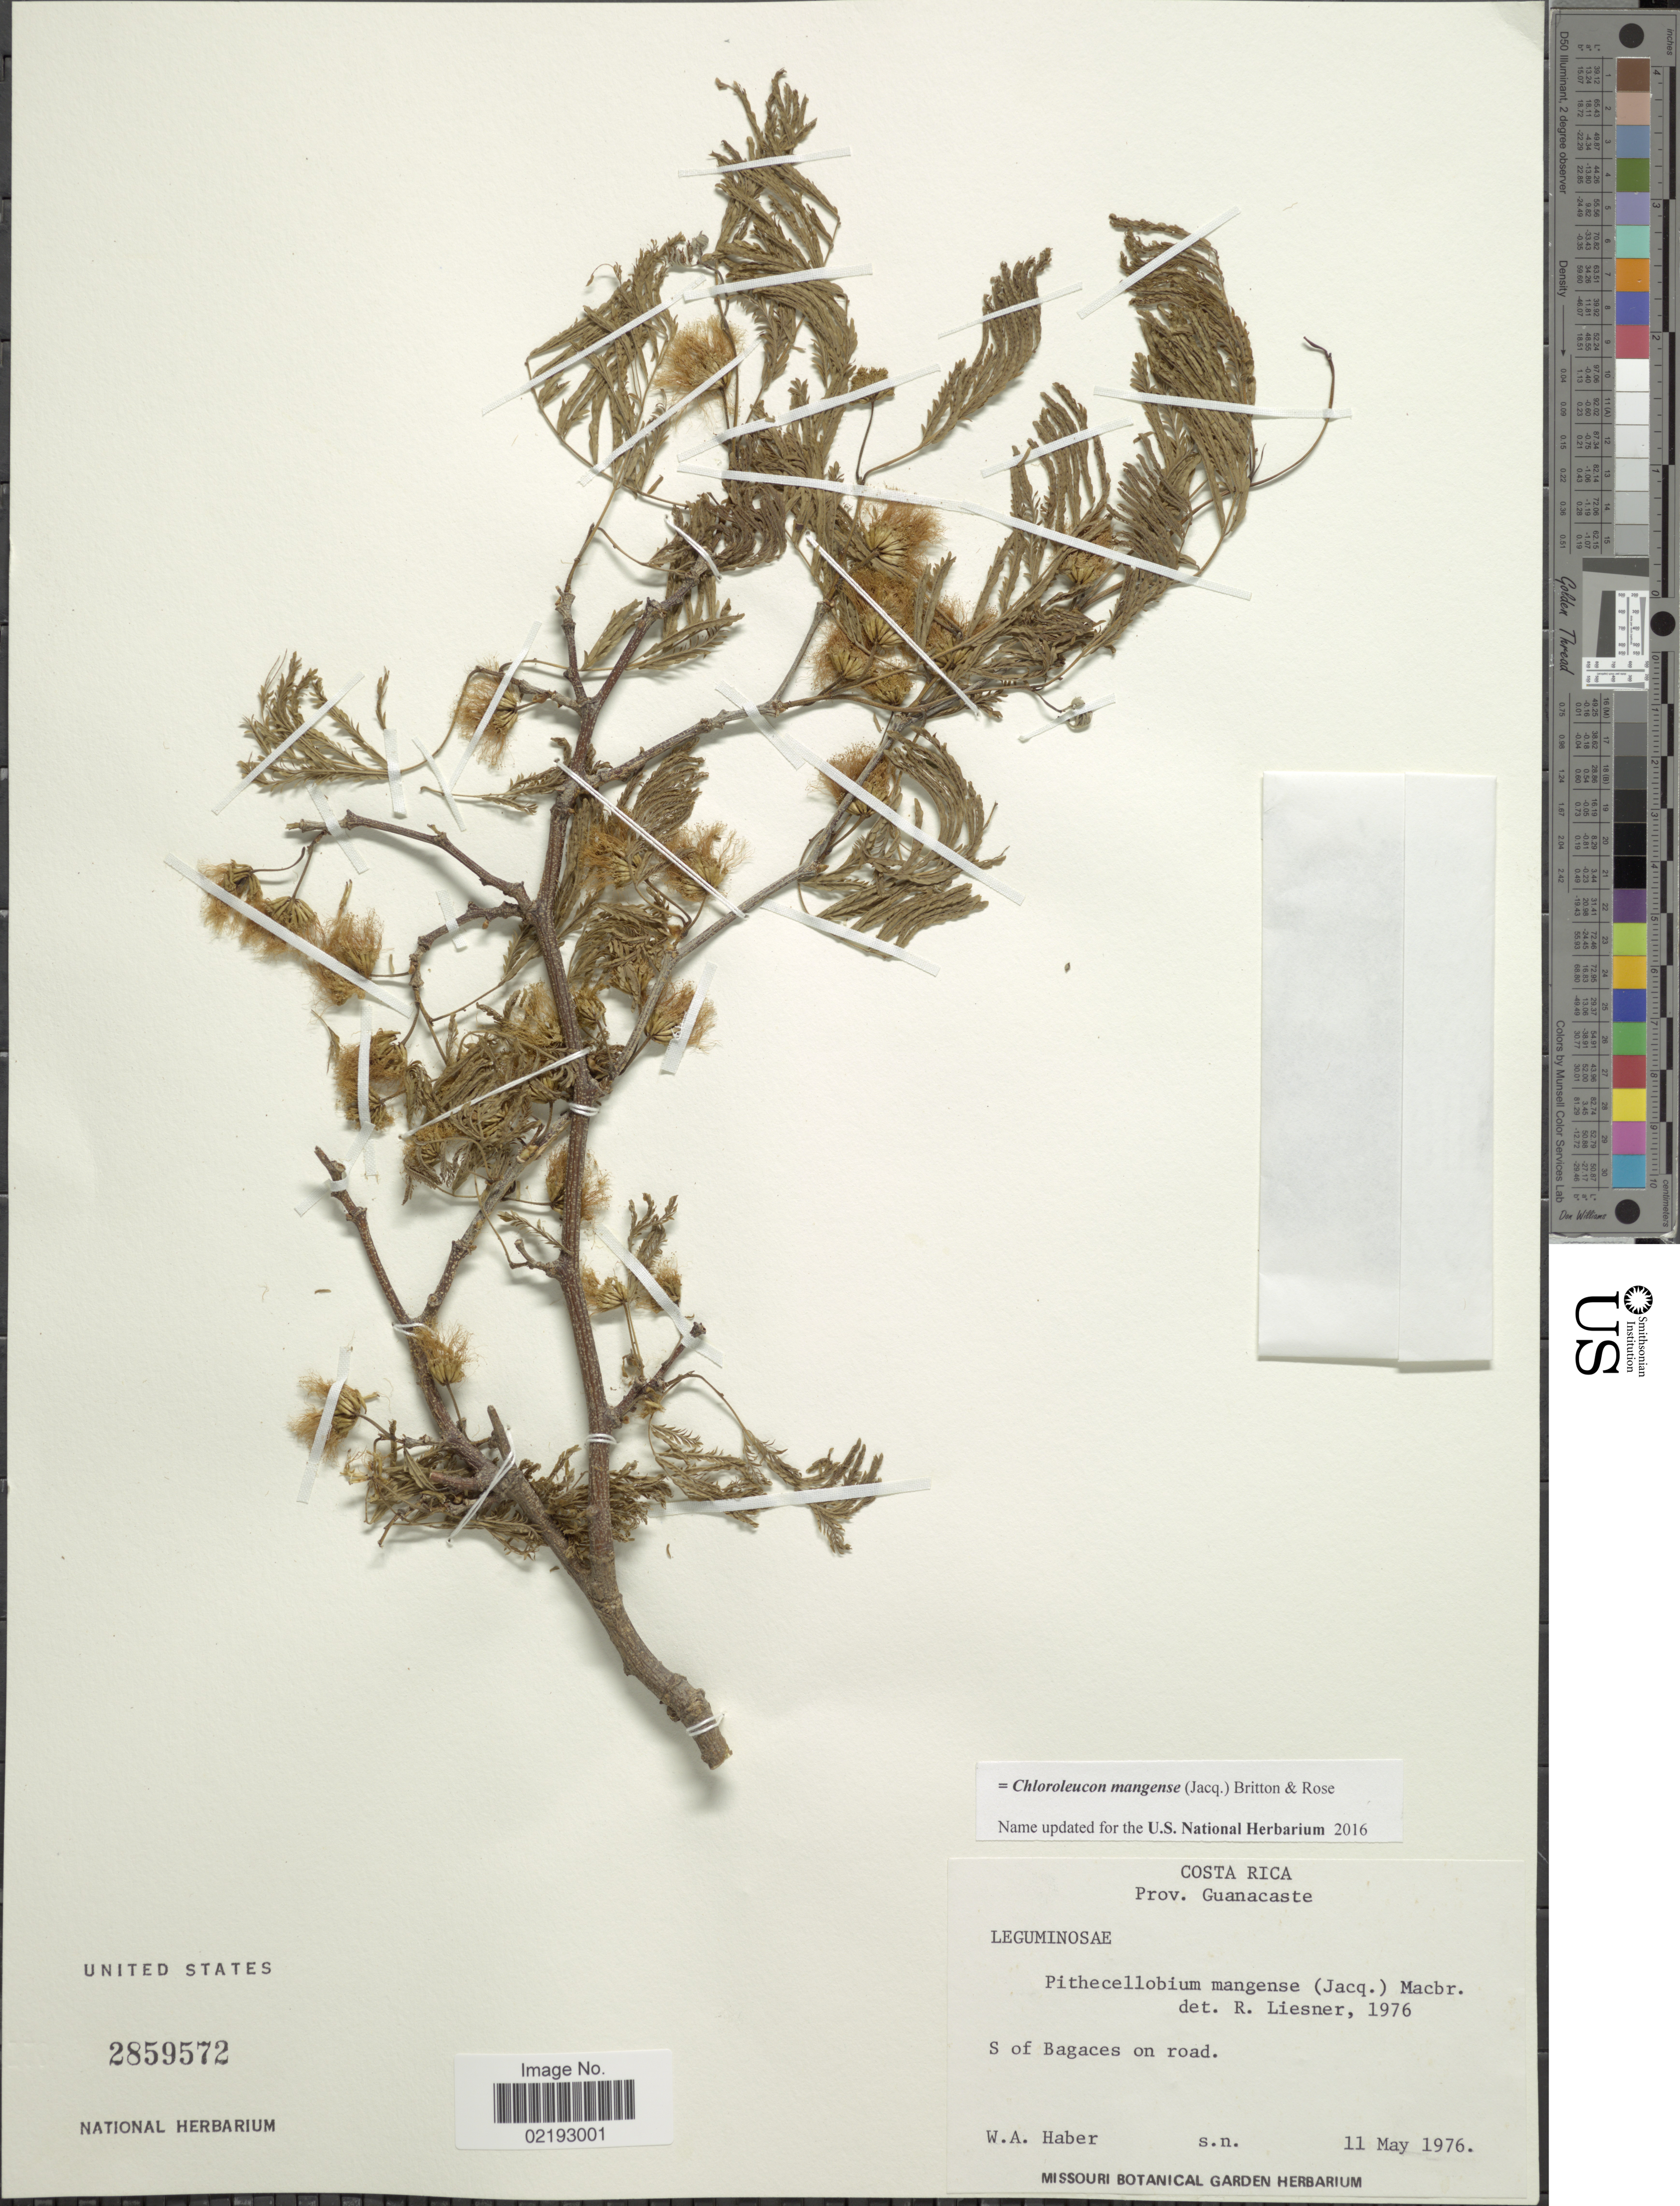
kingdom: Plantae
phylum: Tracheophyta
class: Magnoliopsida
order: Fabales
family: Fabaceae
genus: Chloroleucon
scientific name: Chloroleucon mangense var. mangense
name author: (Jacq.) Britton & Rose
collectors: W. A. Haber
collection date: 1976-05-11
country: Costa Rica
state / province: Guanacaste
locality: S of Bagaces on road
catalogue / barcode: US 2859572